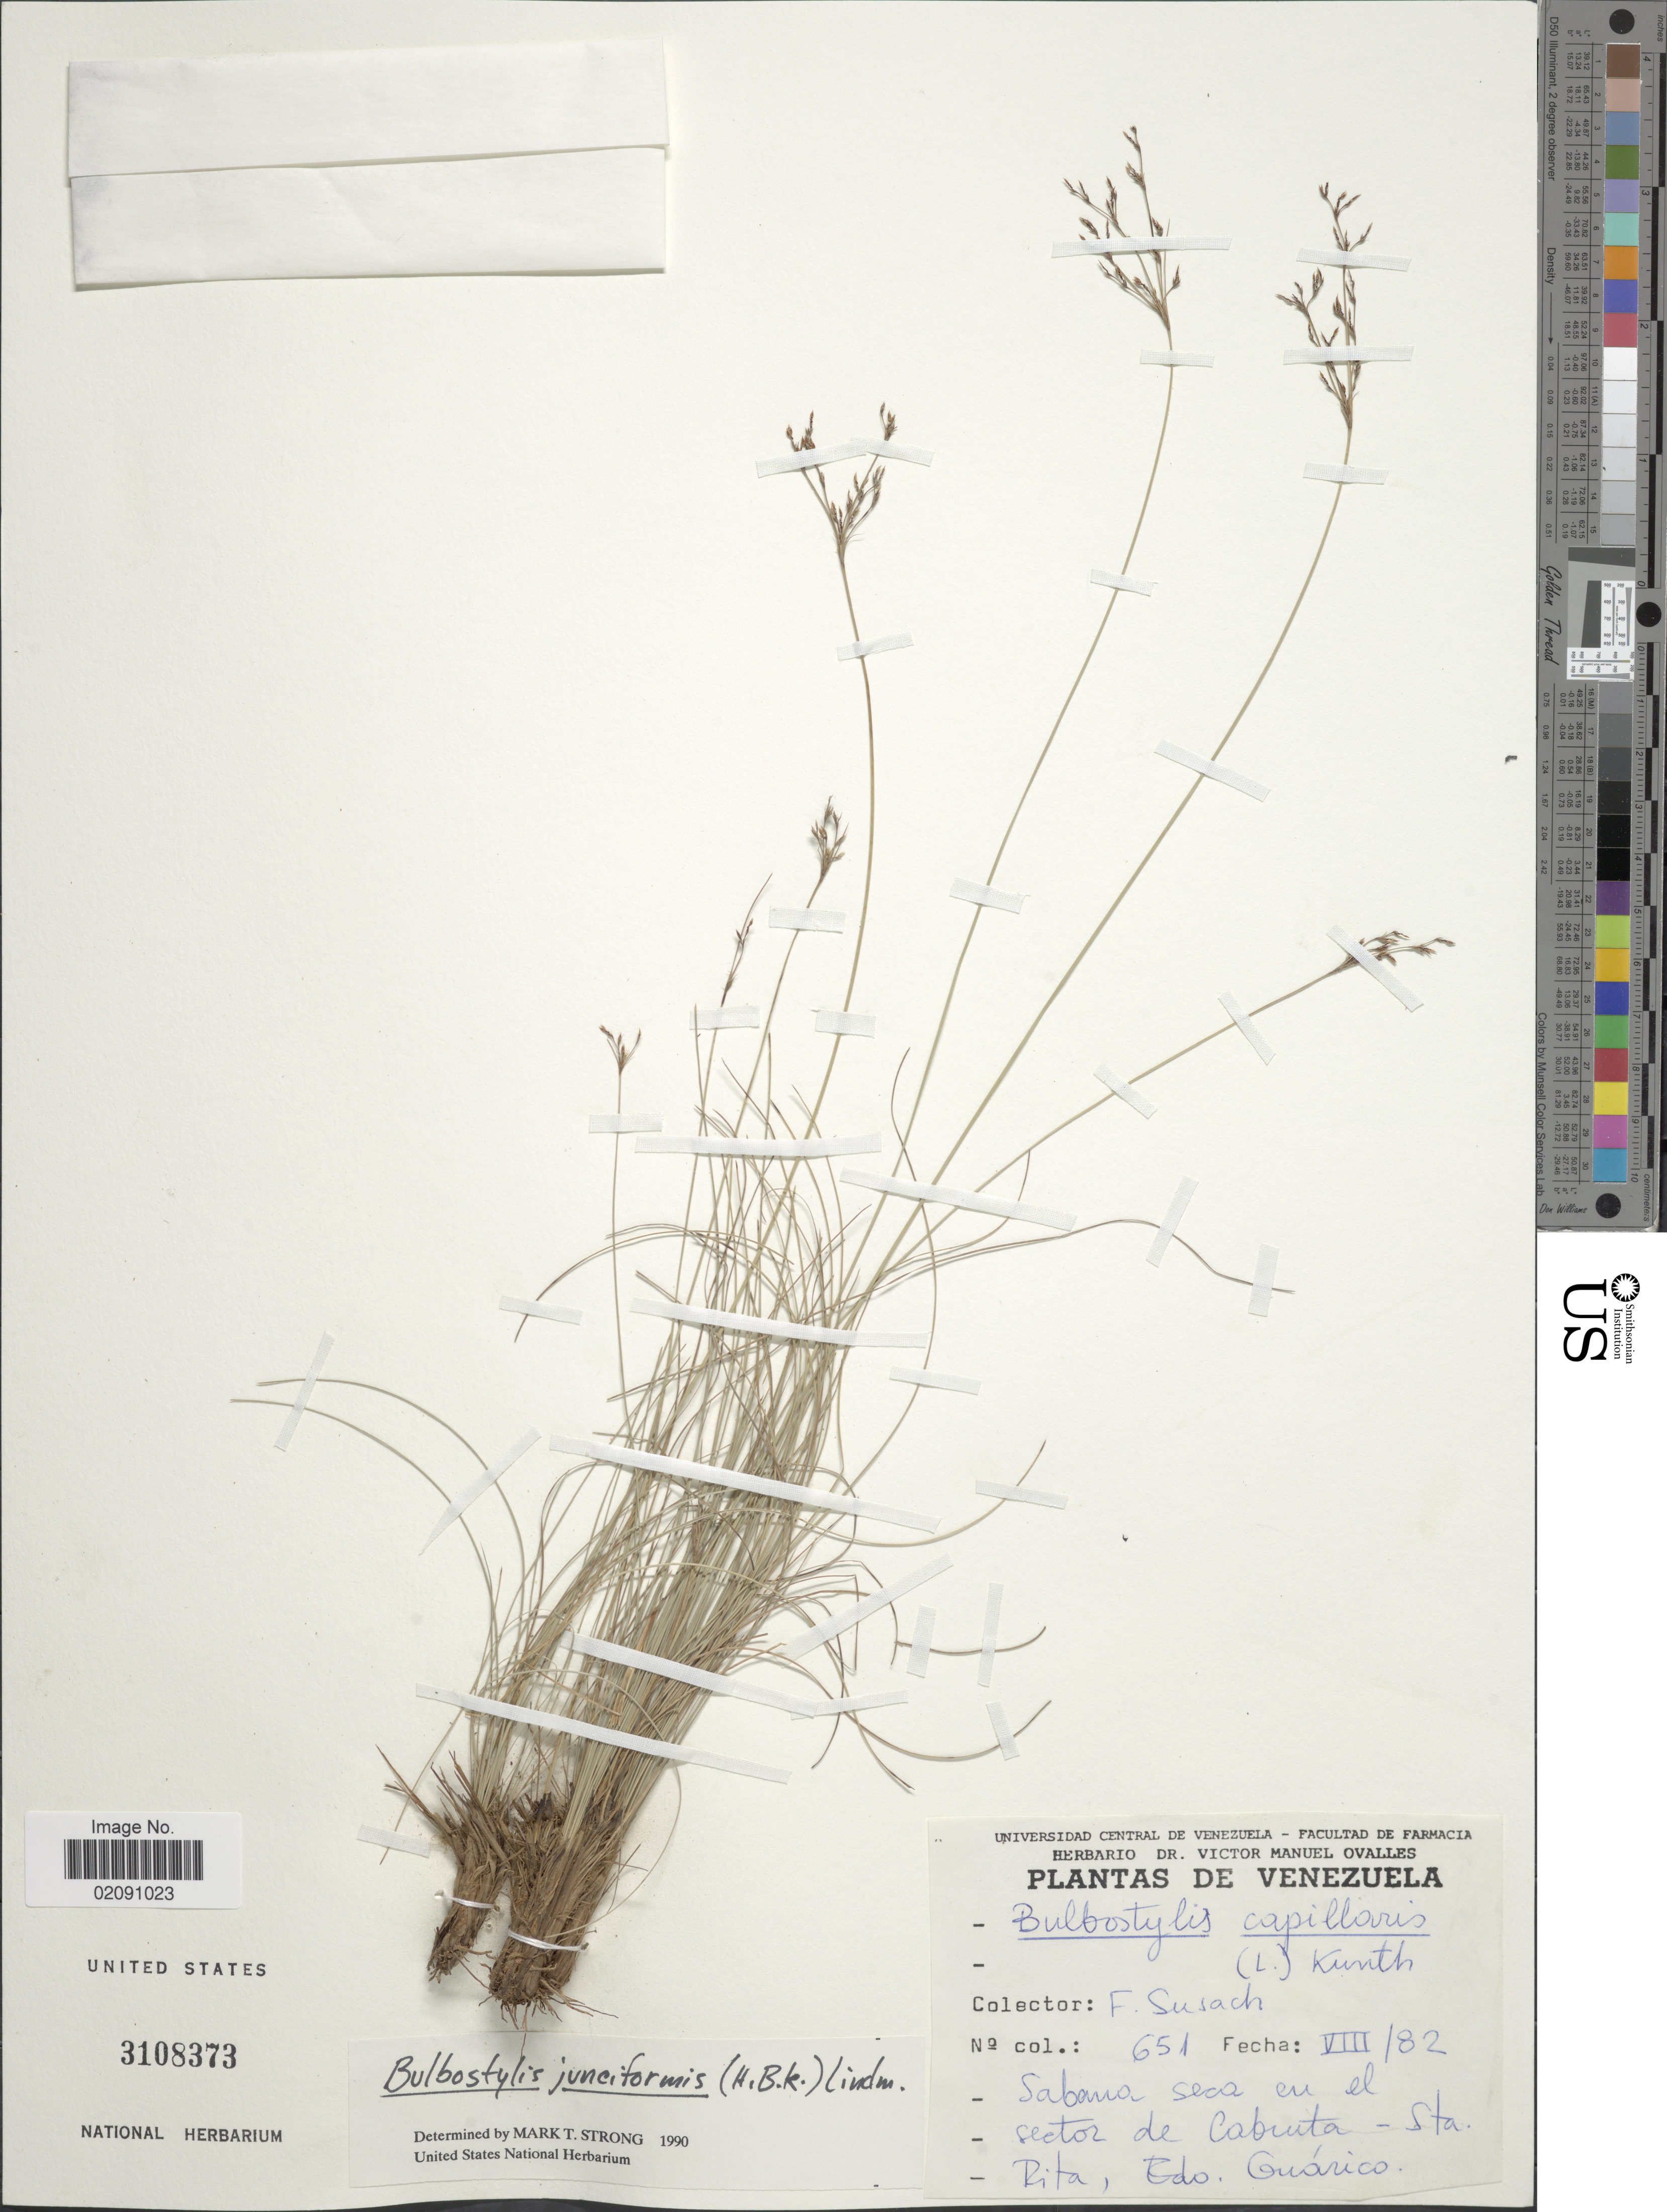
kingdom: Plantae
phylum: Tracheophyta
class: Liliopsida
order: Poales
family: Cyperaceae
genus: Bulbostylis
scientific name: Bulbostylis junciformis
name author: (Kunth) C.B. Clarke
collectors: F. Susach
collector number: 651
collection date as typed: Transcribed d/m/y: /8/82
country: Venezuela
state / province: Guárico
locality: Sector de Cabruta, Sta. Rita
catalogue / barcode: US 3108373